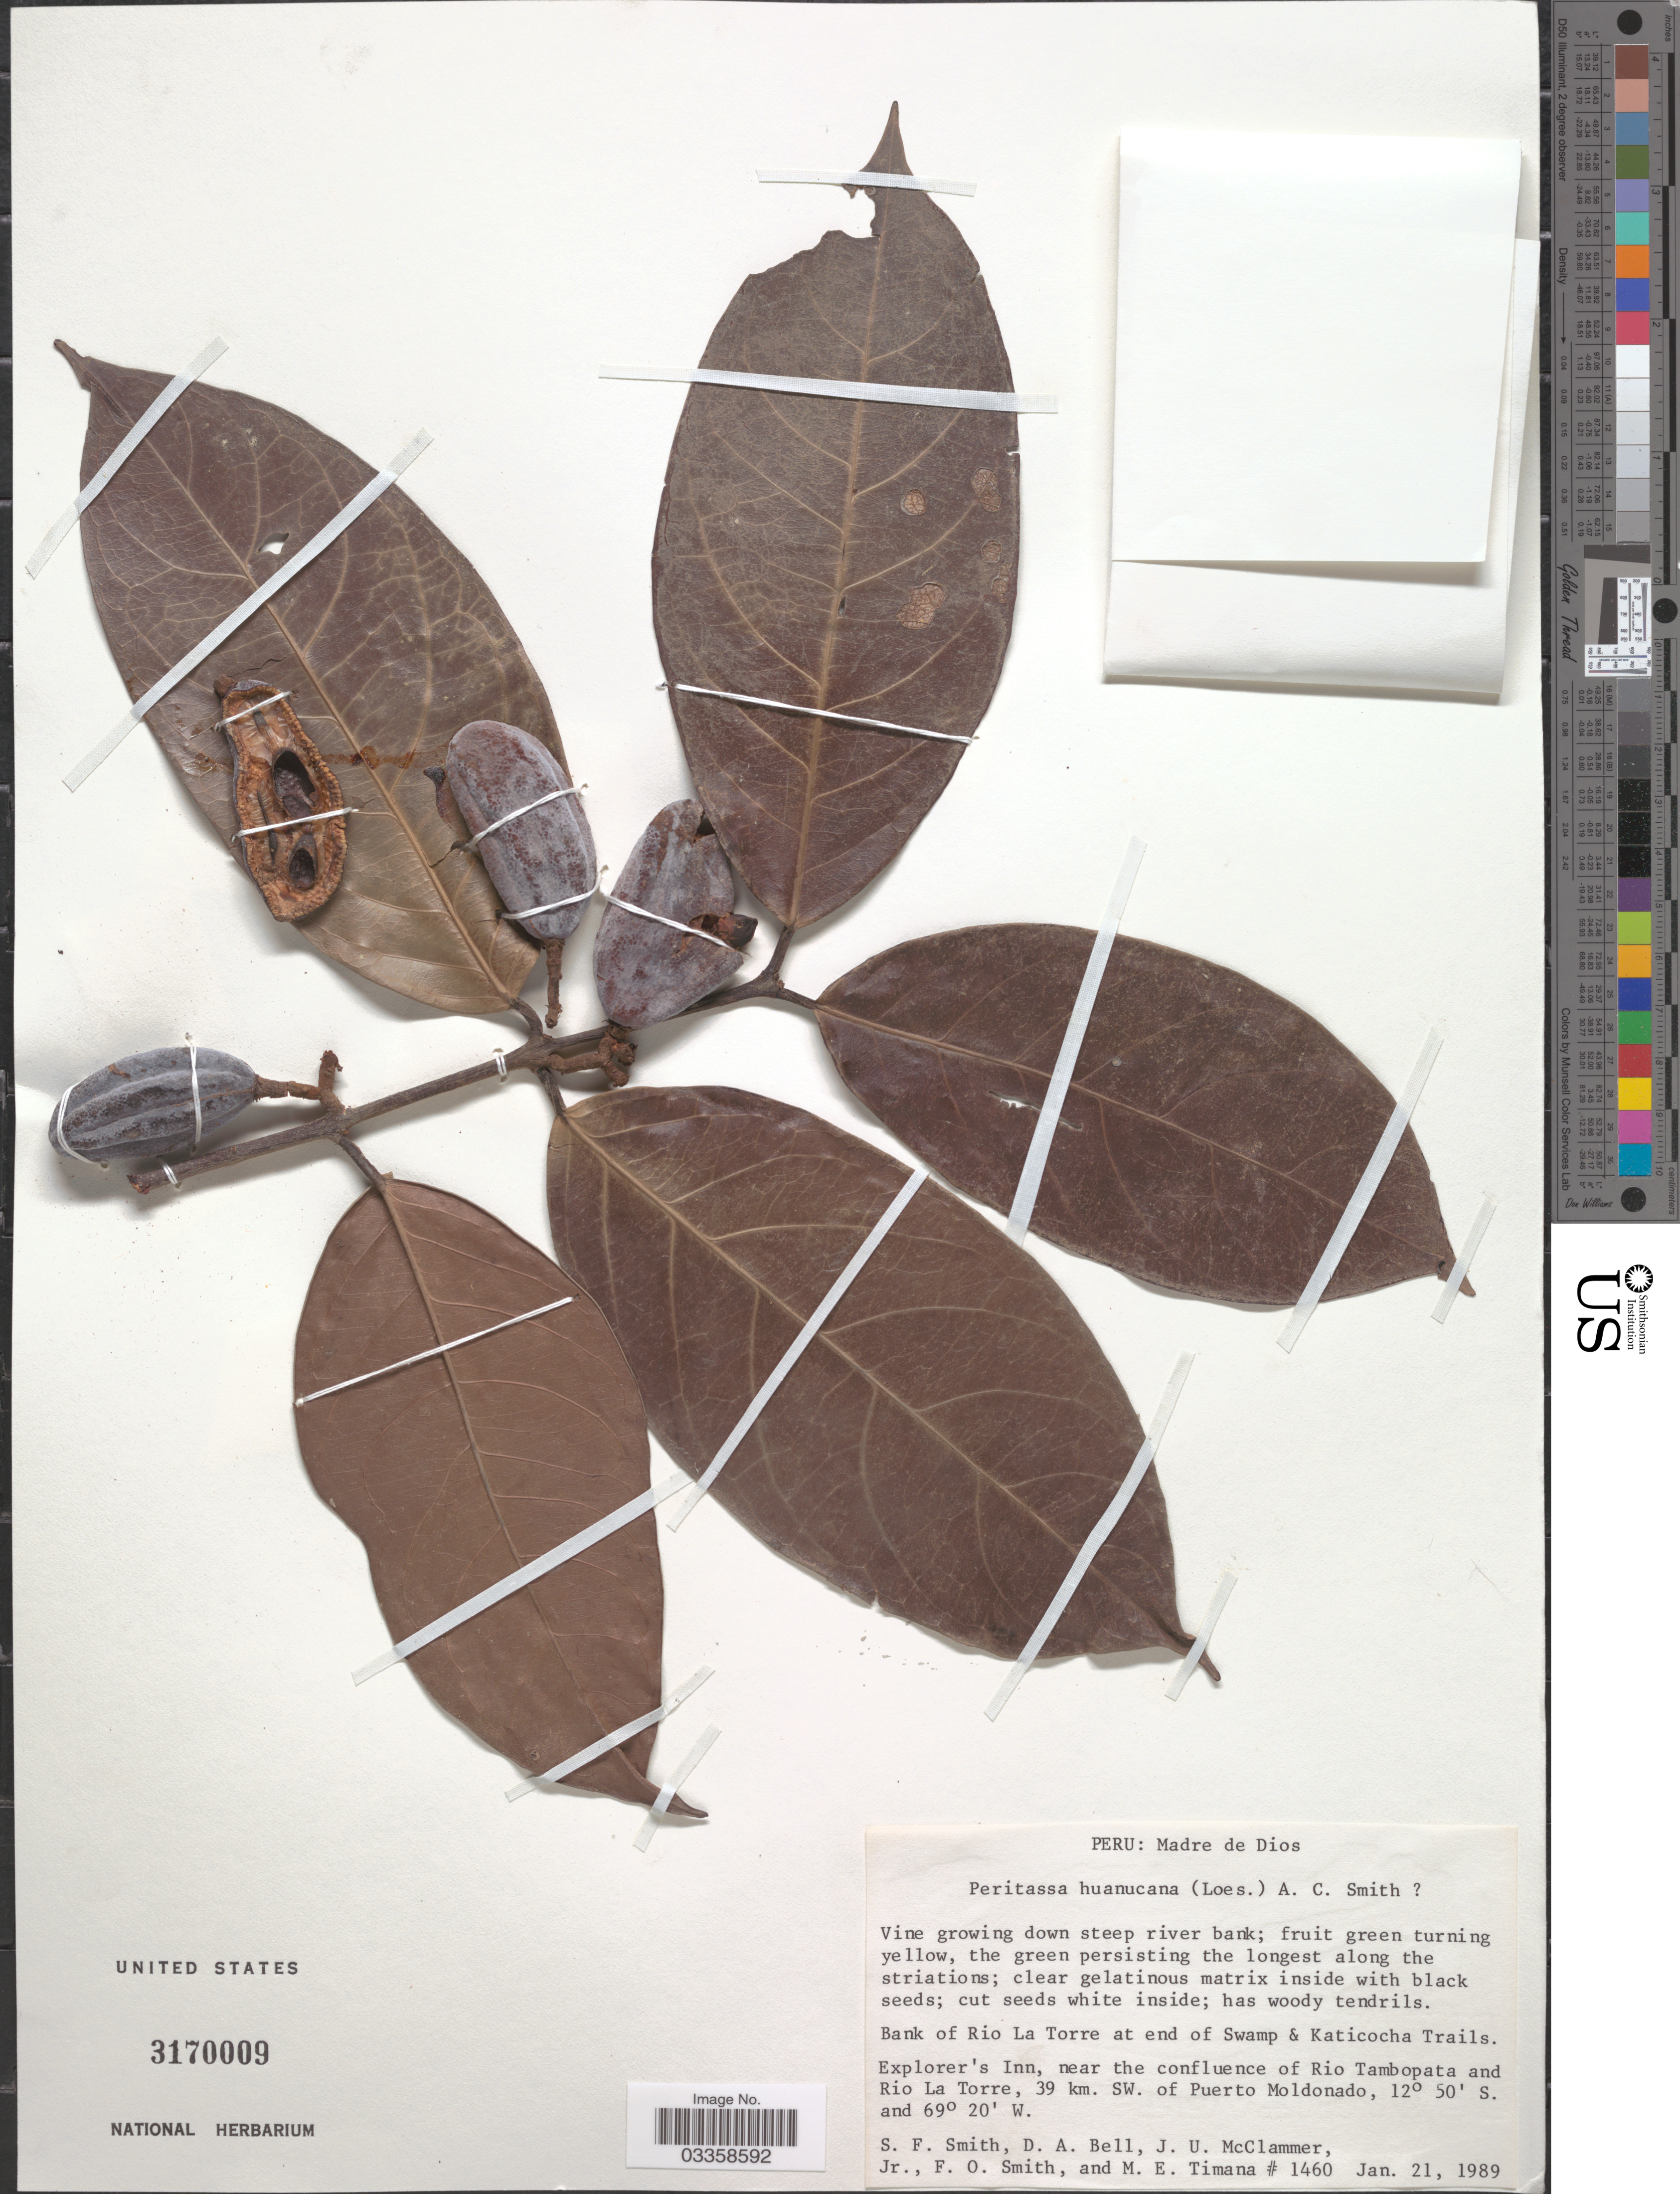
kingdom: Plantae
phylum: Tracheophyta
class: Magnoliopsida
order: Celastrales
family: Celastraceae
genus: Peritassa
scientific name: Peritassa huanucana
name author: (Loes.) A.C. Sm.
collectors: S.F. Smith, D. A. Bell, J. McClammer Jr. & F. Smith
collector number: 1460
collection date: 1989-01-21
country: Peru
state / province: Madre de Dios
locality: Bank of Rio La Torre at end of Swamp & Katicocha Trails. Explorer's Inn, near the confluence of Rio Tambopata and Rio La Torre, 39 km. SW. of Puerto Moldonado.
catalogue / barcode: US 3170009